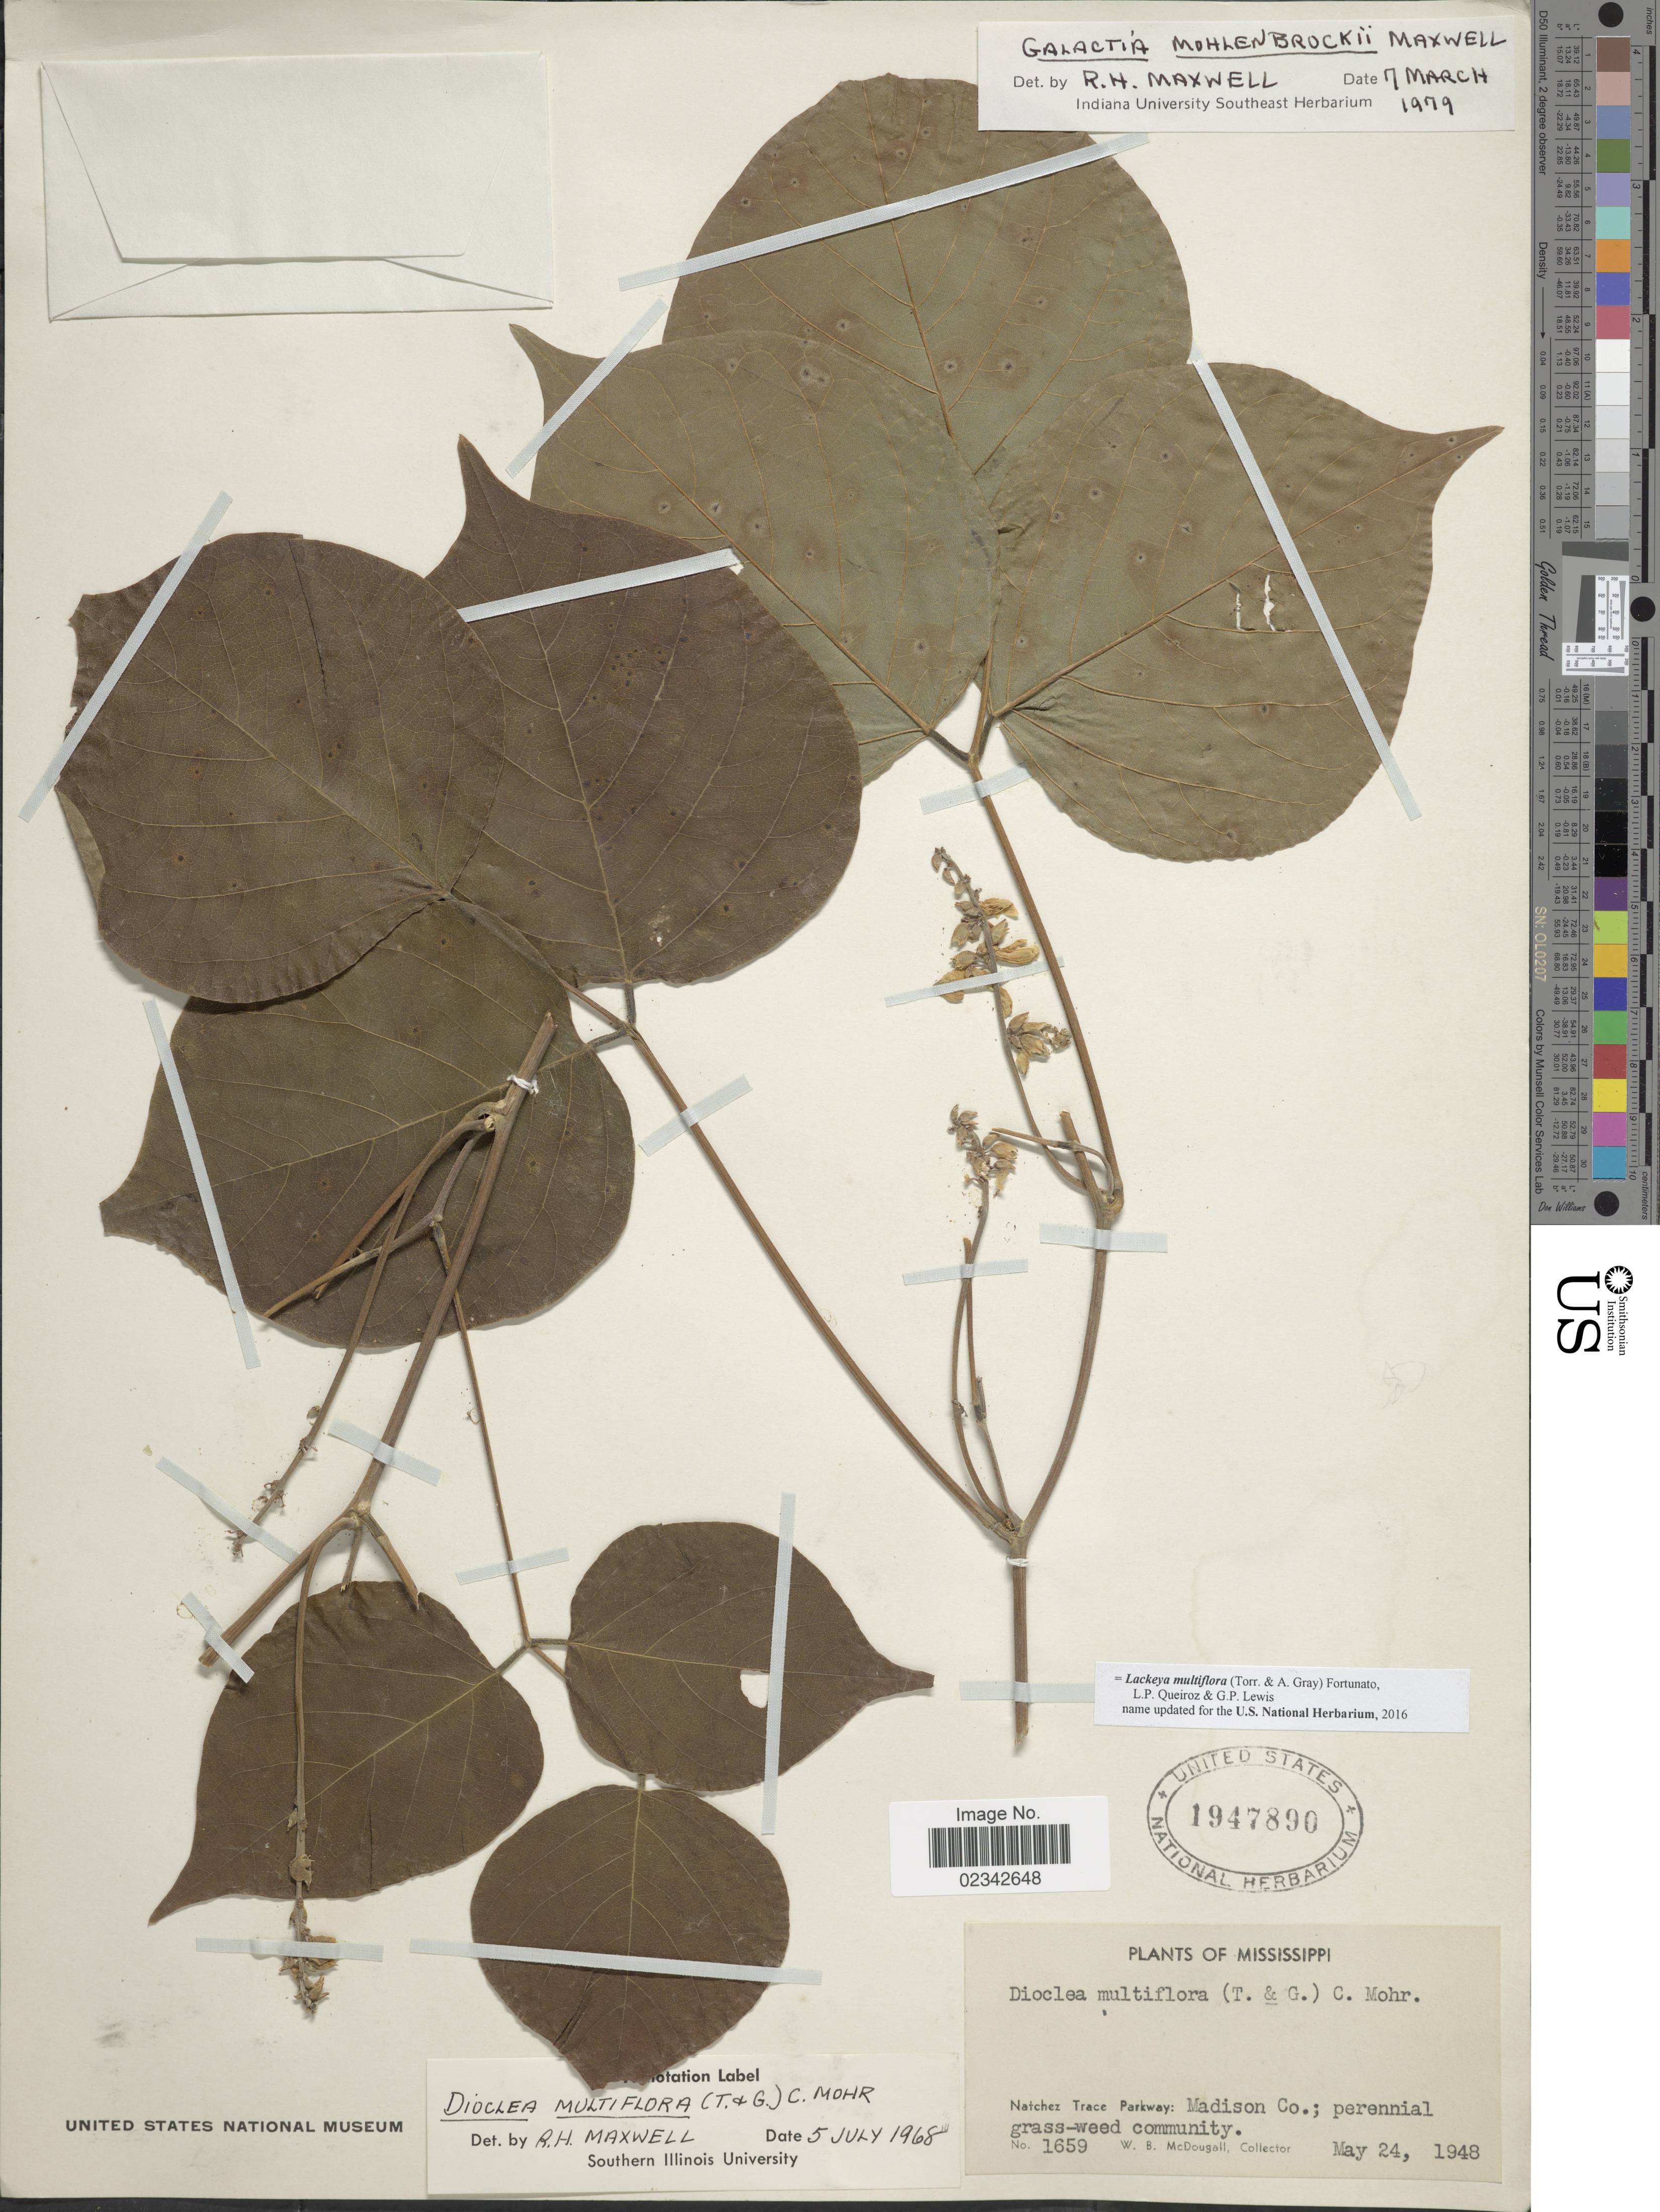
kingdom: Plantae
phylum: Tracheophyta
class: Magnoliopsida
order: Fabales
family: Fabaceae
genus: Lackeya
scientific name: Lackeya multiflora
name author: (Torr. & A. Gray) Fortunato et al.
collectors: W. B. McDougal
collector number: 1659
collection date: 1948-05-24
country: United States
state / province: Mississippi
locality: Natchez Trace Parkway: Madison Co.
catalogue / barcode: US 1947890